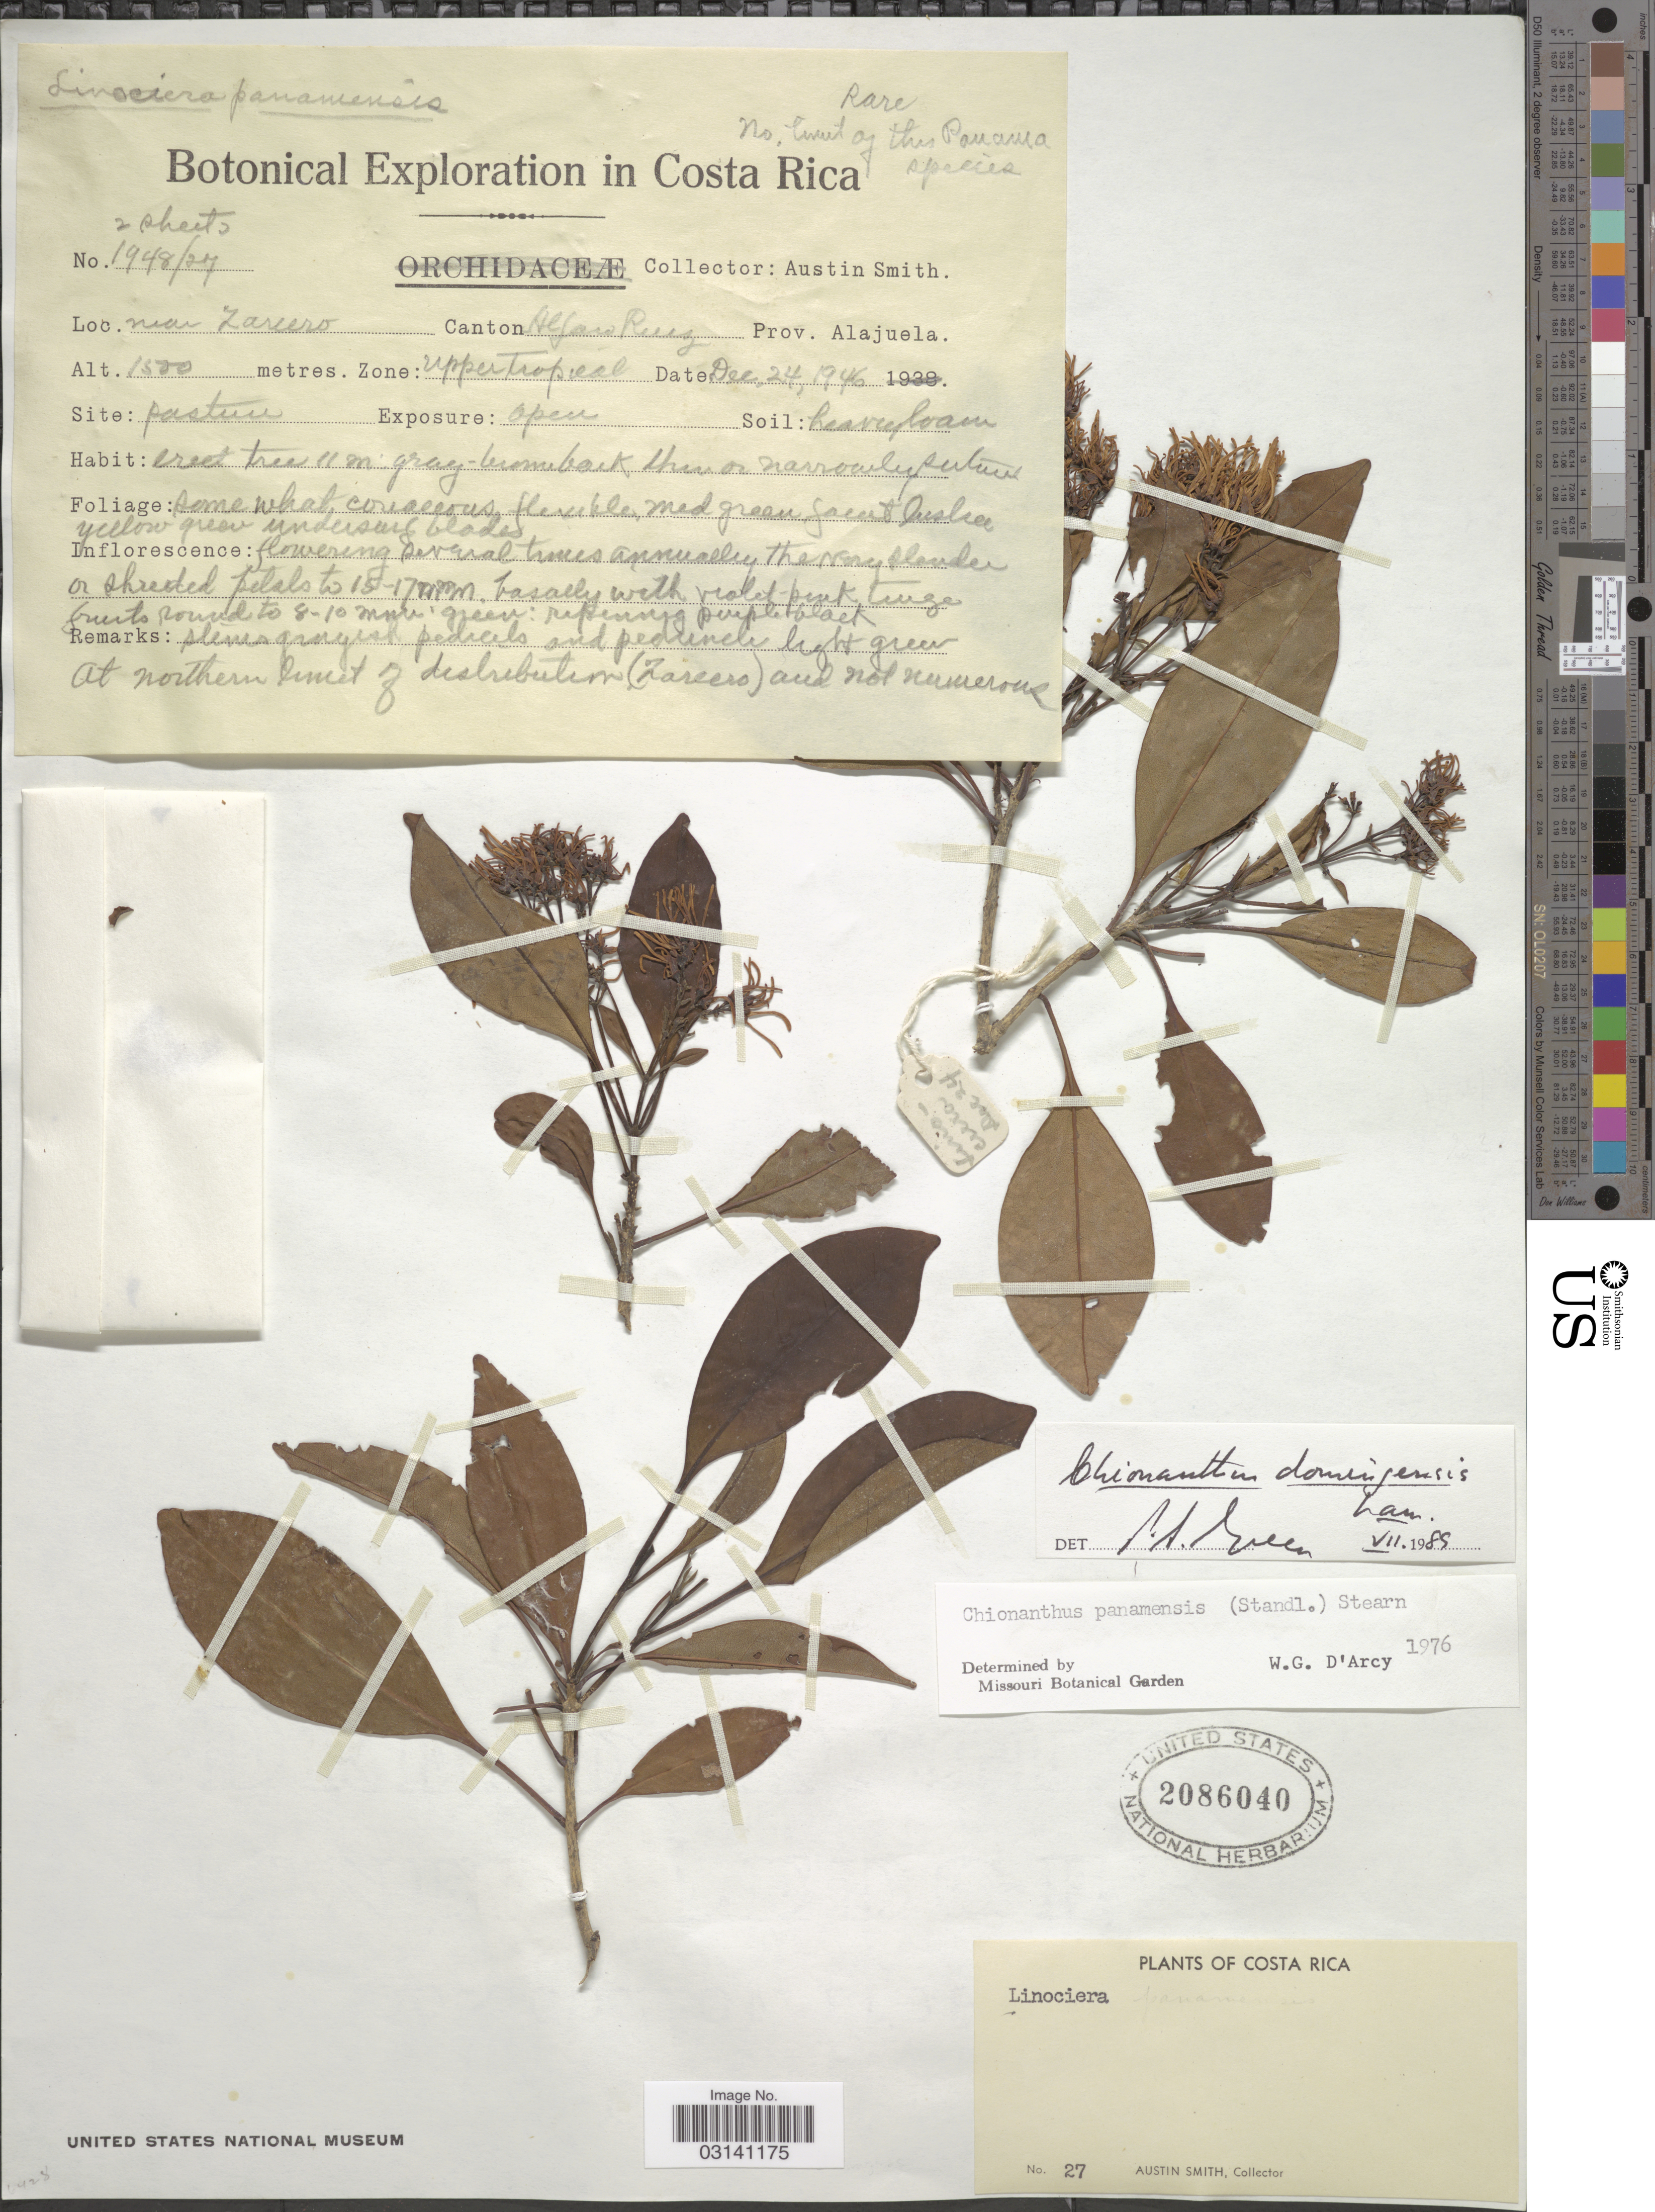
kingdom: Plantae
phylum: Tracheophyta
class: Magnoliopsida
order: Lamiales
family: Oleaceae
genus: Chionanthus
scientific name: Chionanthus domingensis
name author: Lam.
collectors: Aust P. Smith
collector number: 27/1948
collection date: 1946-12-24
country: Costa Rica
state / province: Alajuela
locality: Near Zarcero. Canton Alfaro Ruiz.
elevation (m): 1500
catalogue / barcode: US 2086040